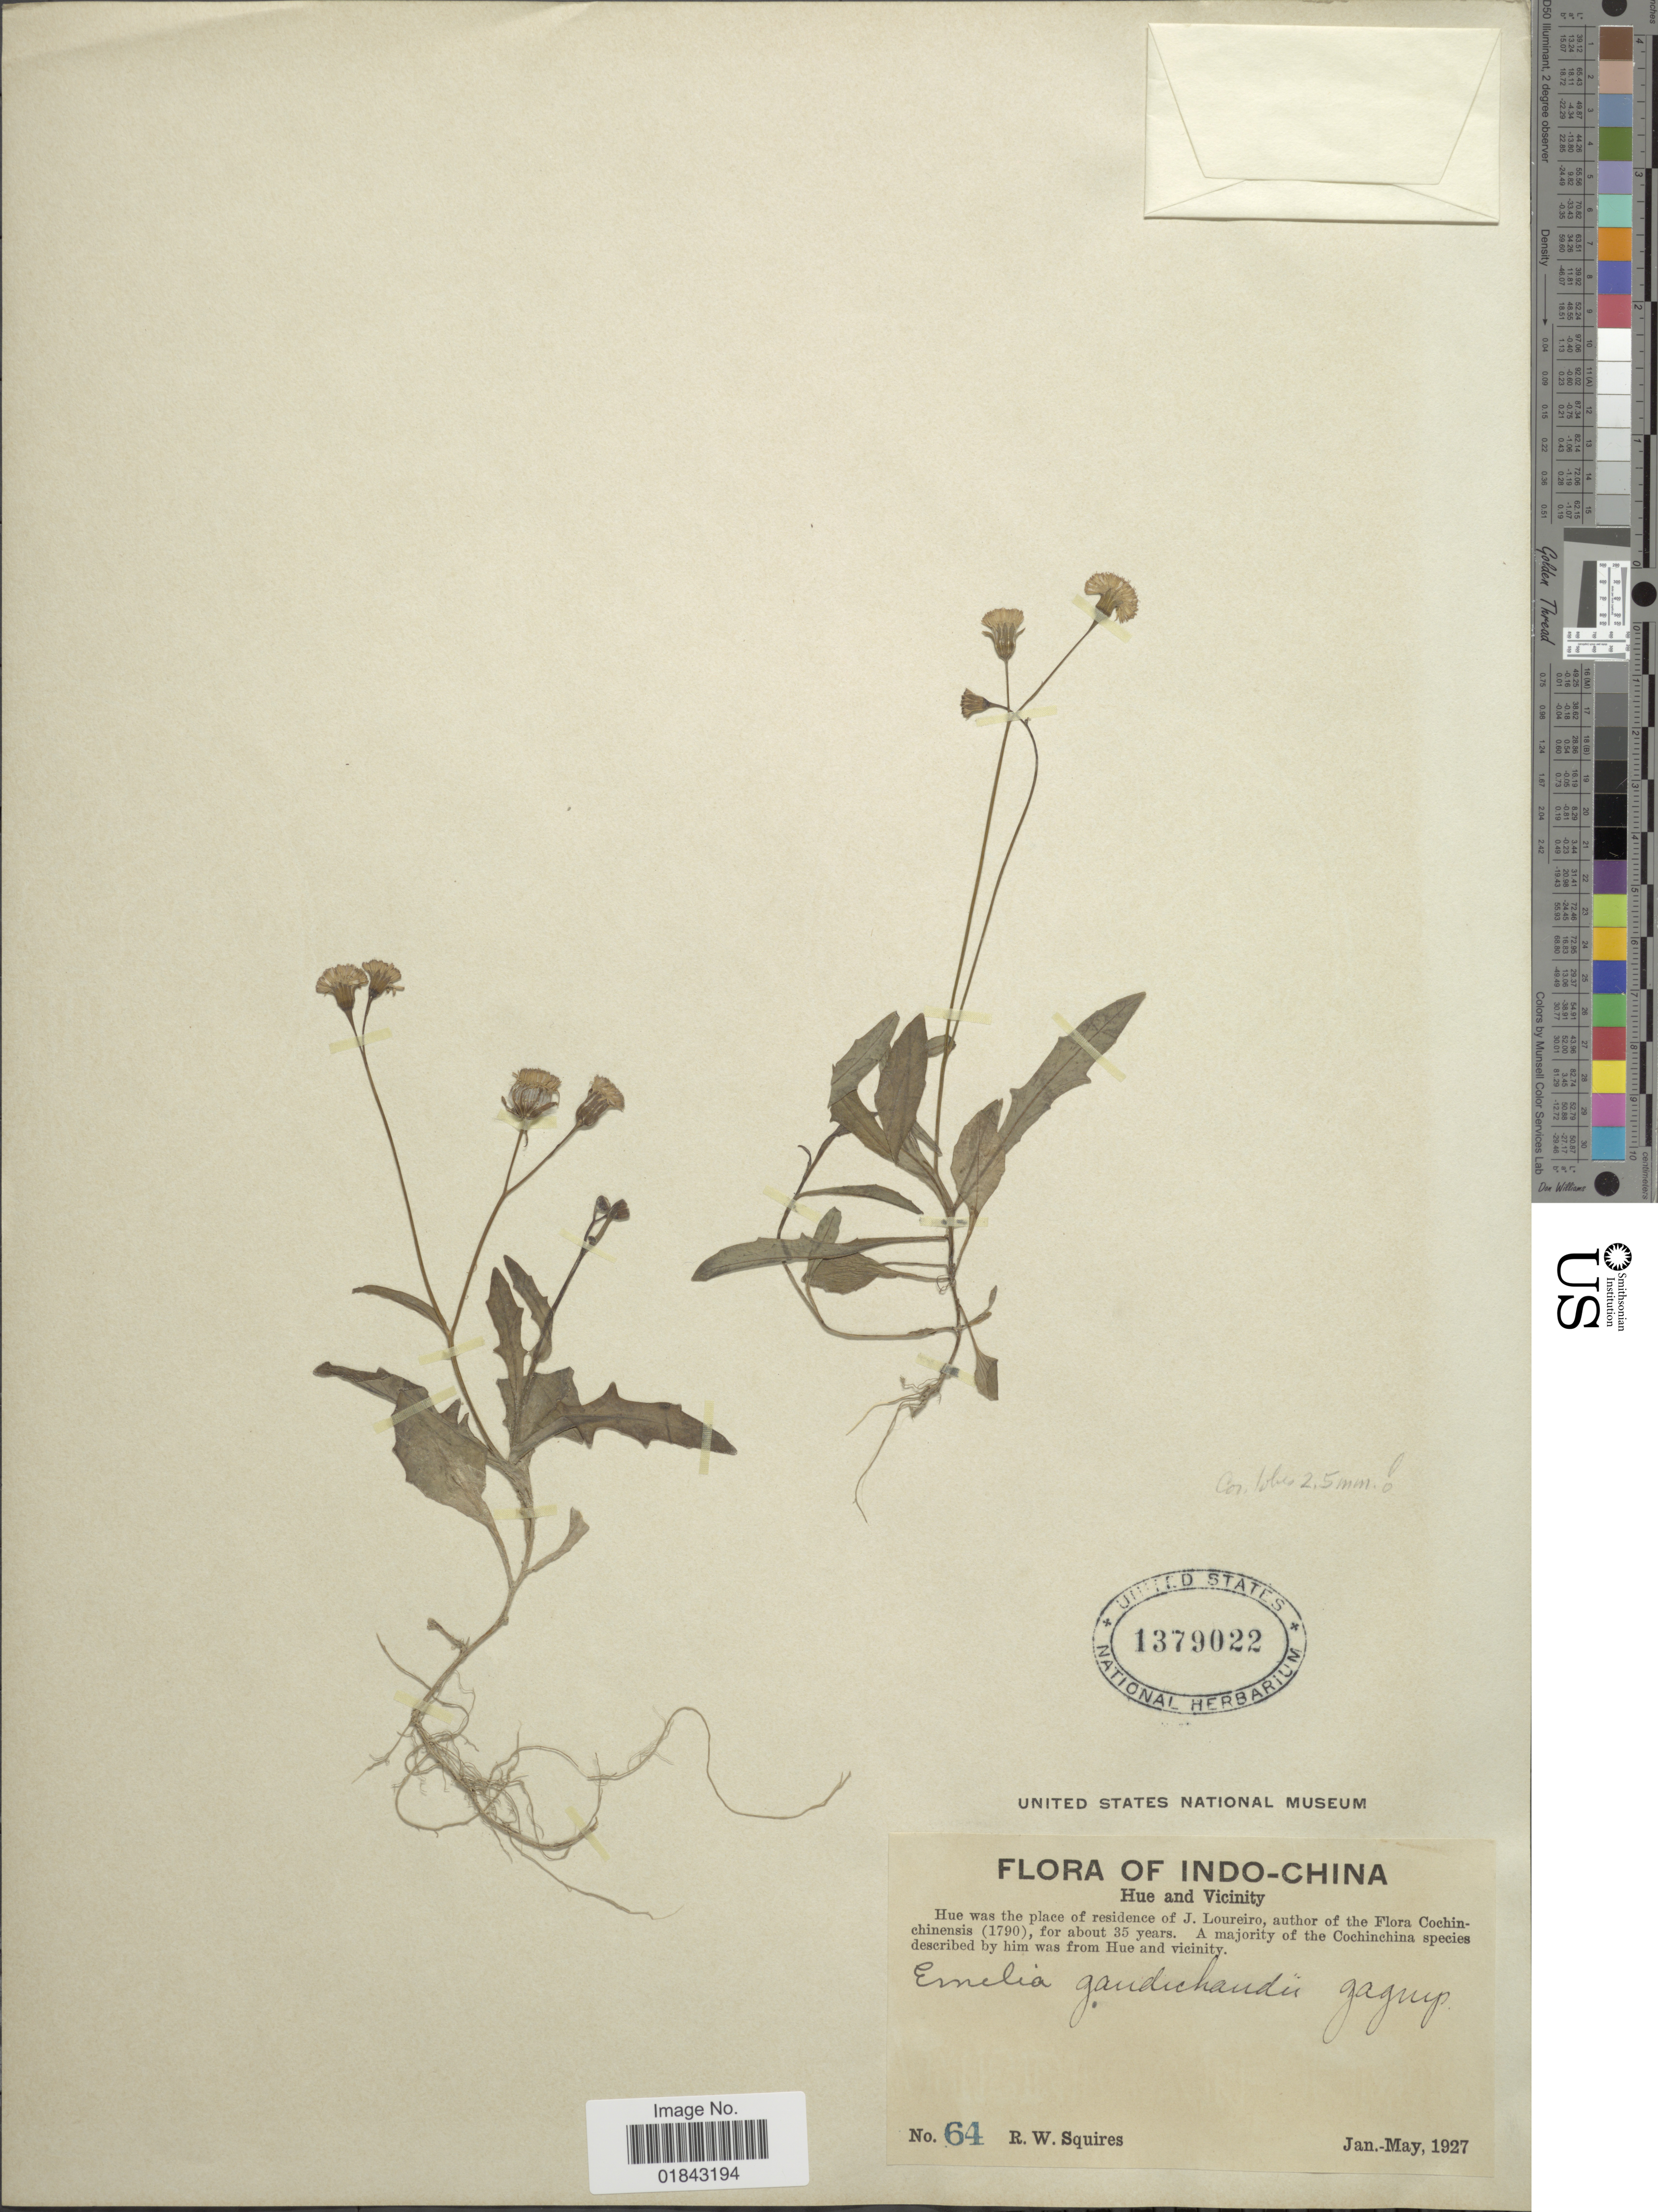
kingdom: Plantae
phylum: Tracheophyta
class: Magnoliopsida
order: Asterales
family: Asteraceae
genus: Emilia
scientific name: Emilia gaudichaudii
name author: Gagnep.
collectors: R. Squires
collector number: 64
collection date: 1927-01/1927-05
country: Vietnam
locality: Indo-China, Hue and vicinity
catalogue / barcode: US 1379022